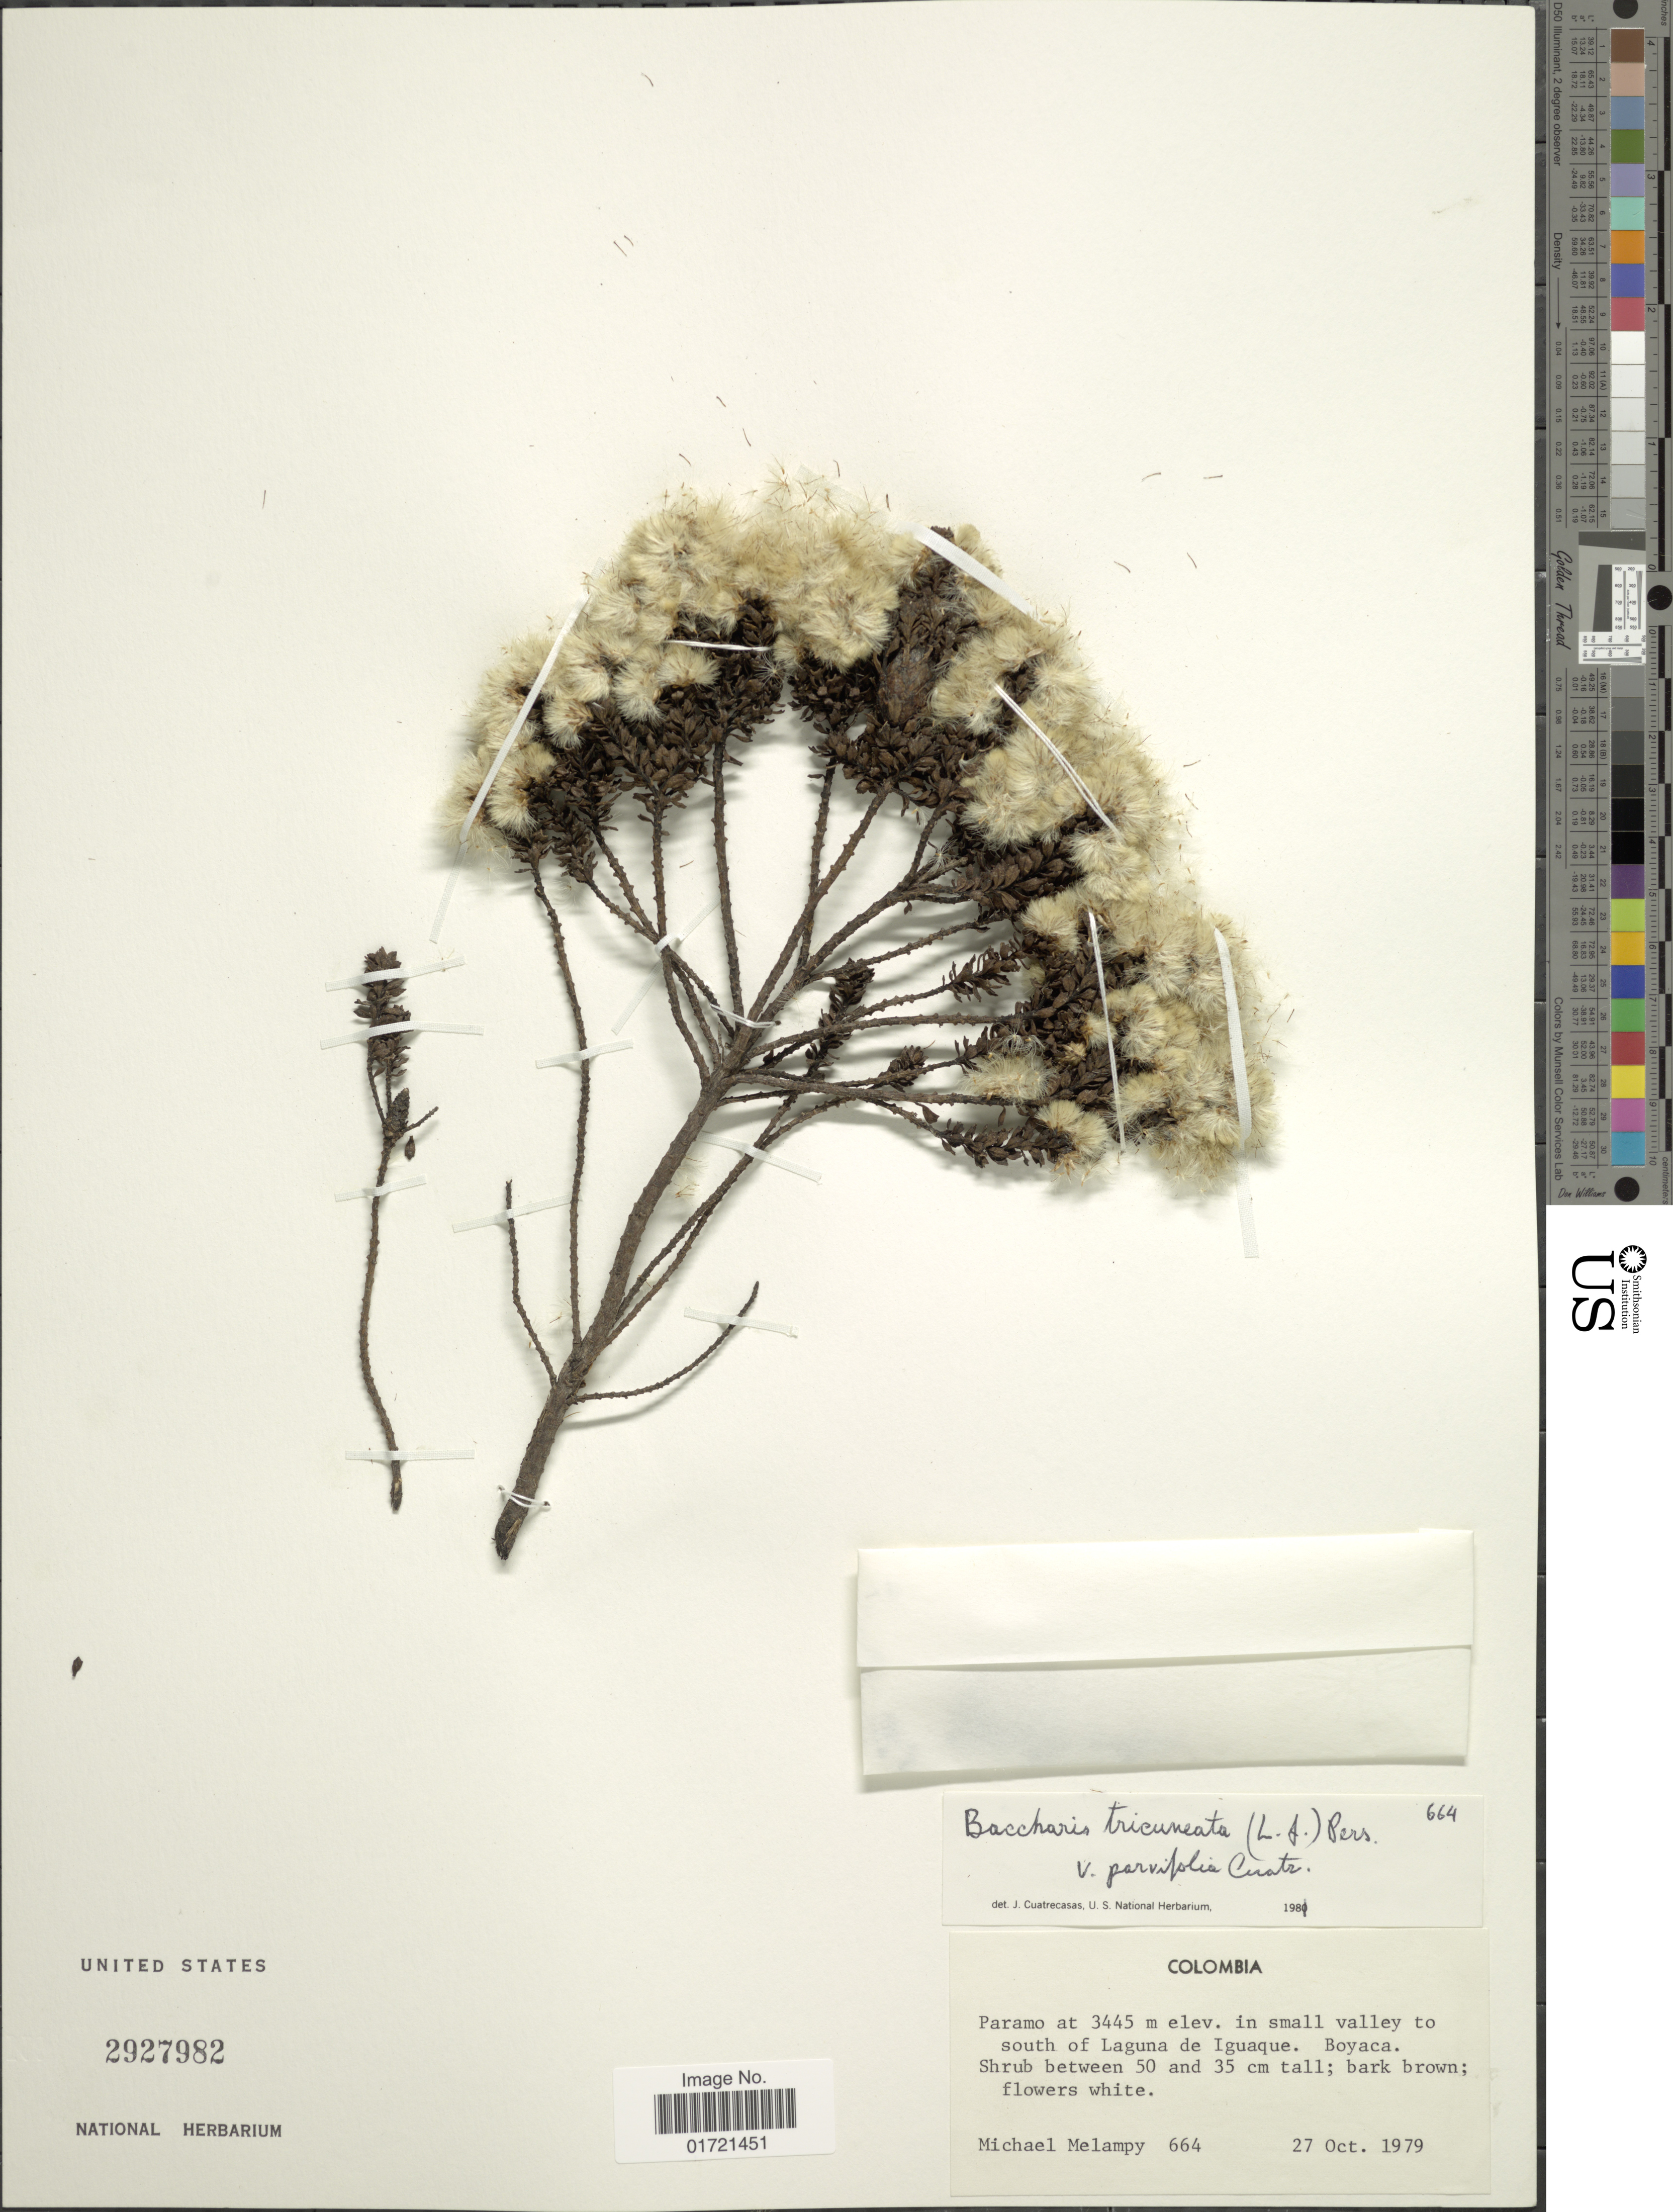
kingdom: Plantae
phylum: Tracheophyta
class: Magnoliopsida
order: Asterales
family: Asteraceae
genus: Baccharis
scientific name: Baccharis tricuneata var. parvifolia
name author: Cuatrec.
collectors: M. Melampy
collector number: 664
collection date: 1979-10-27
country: Colombia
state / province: Boyacá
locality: Paramo at 3445 m elev. in small valley to south of Laguna de Iguaque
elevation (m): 3445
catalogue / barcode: US 2927982